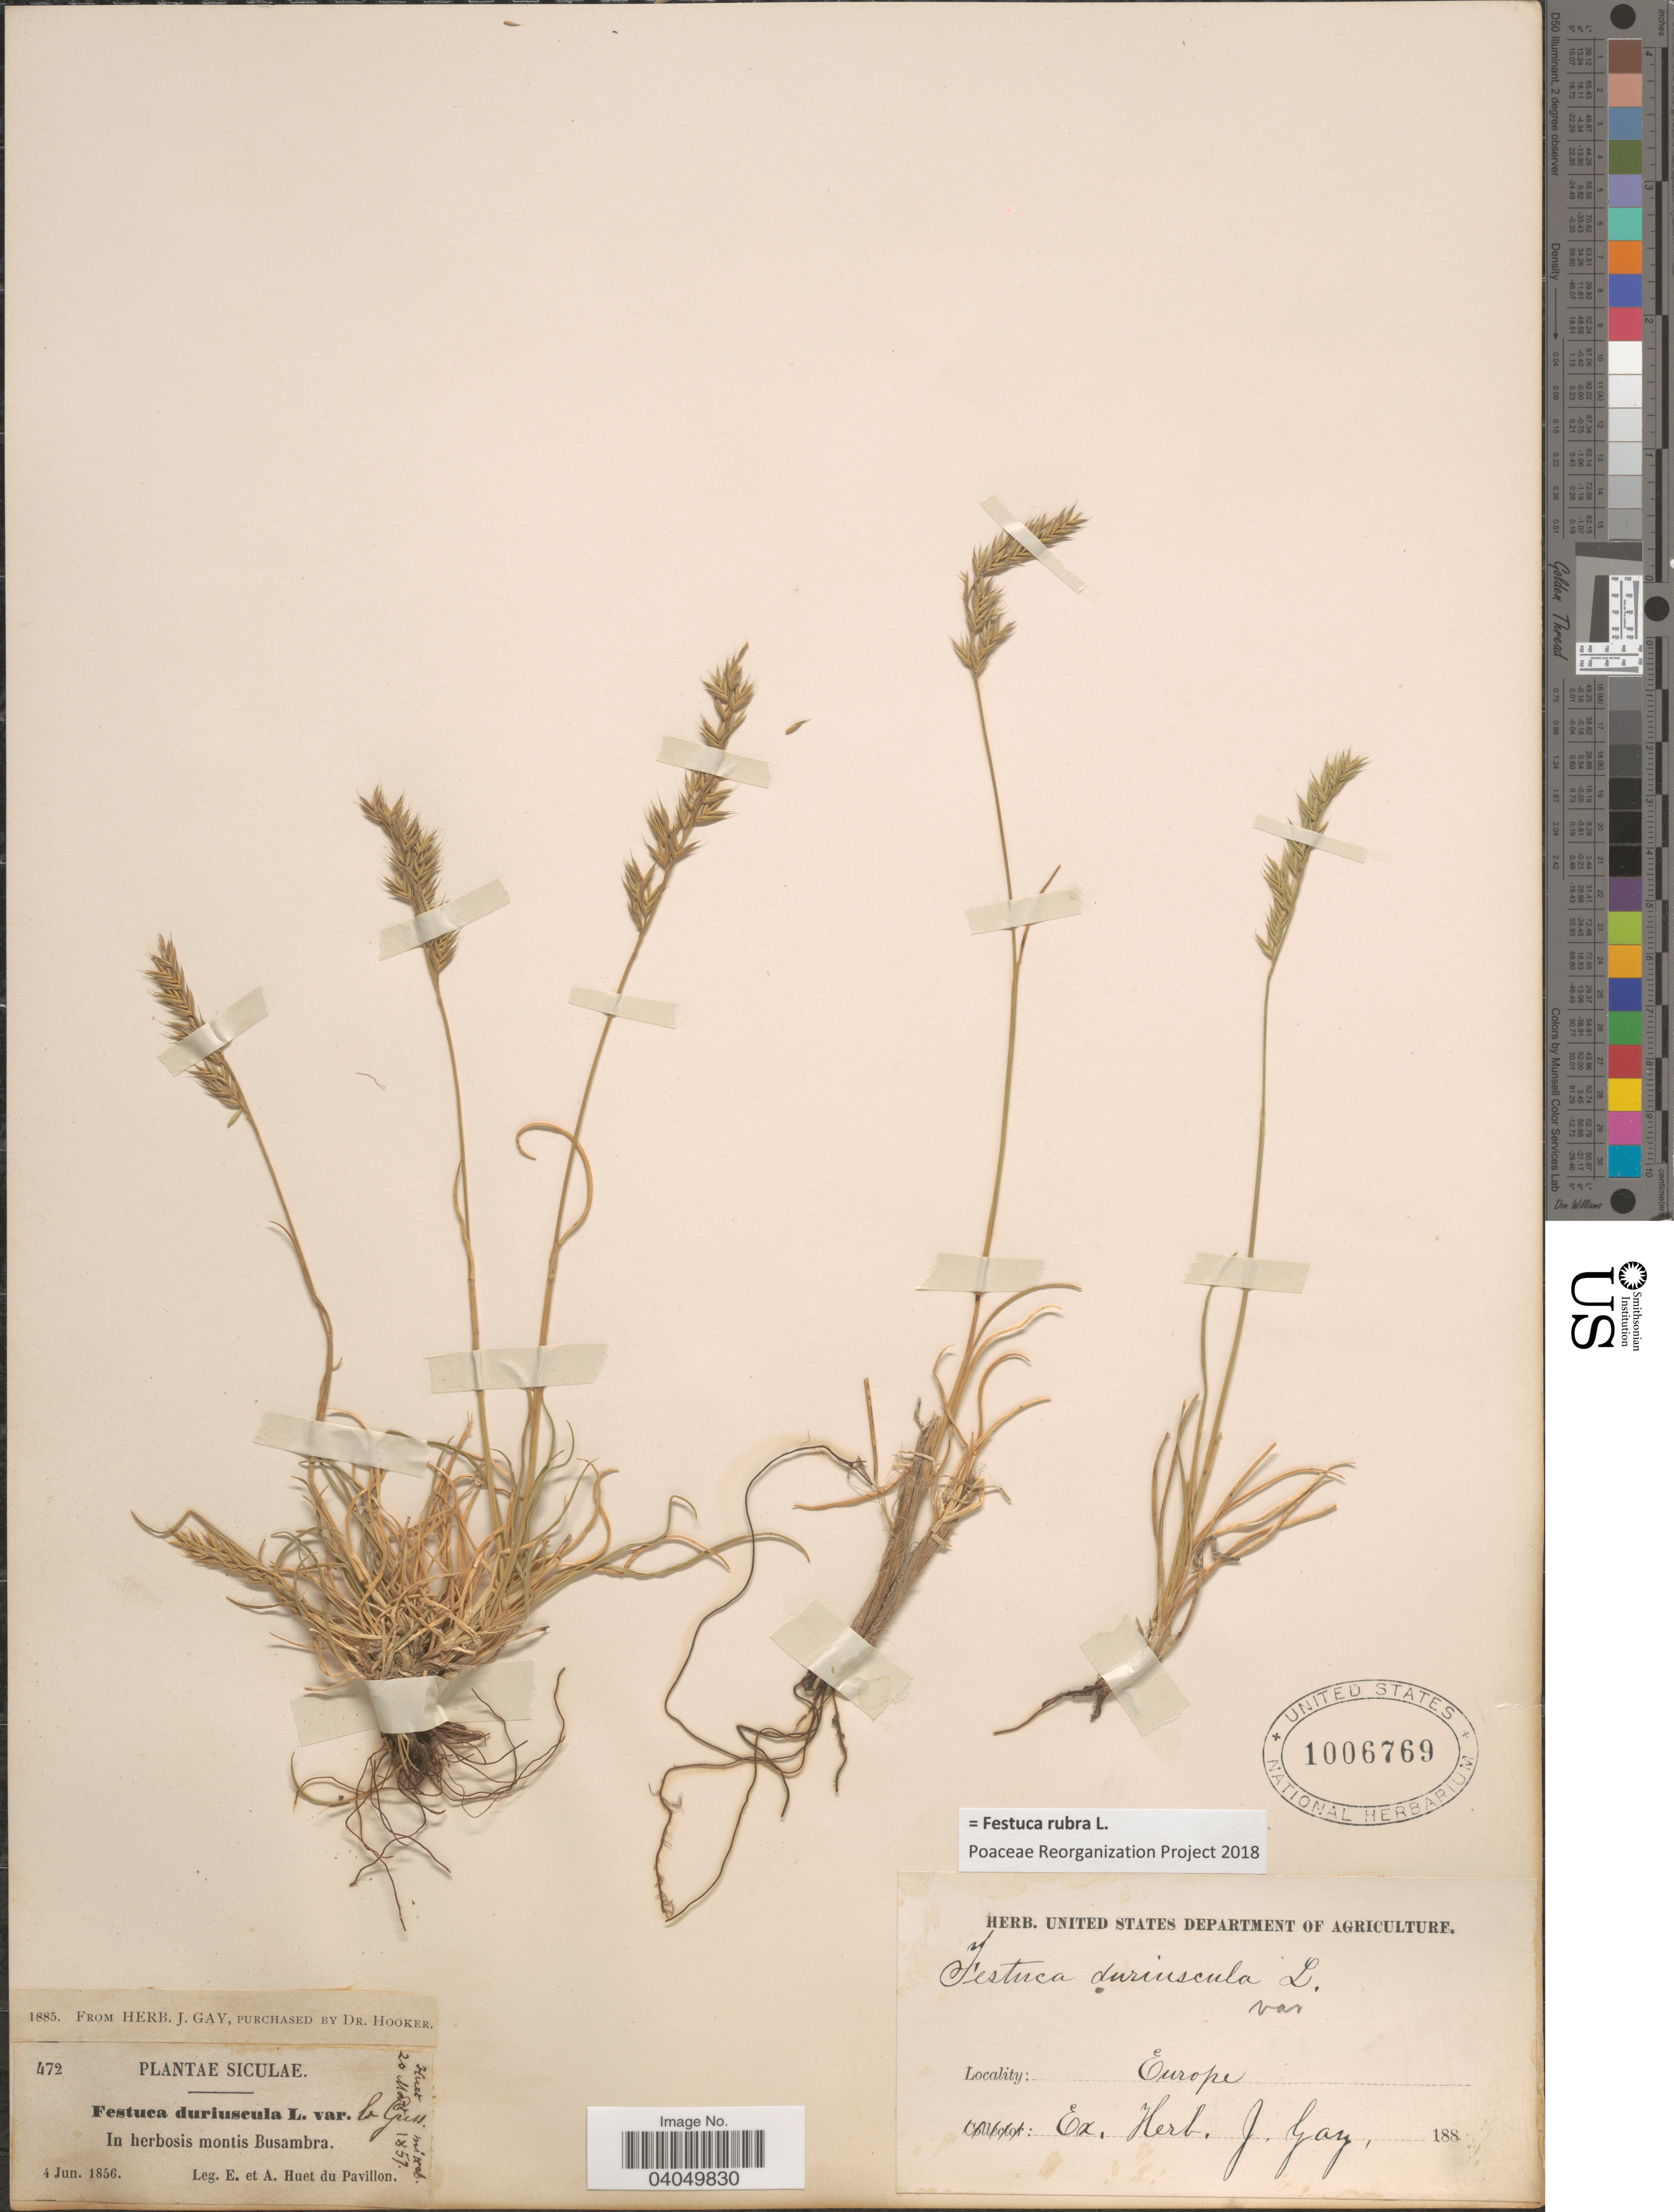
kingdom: Plantae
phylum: Tracheophyta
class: Liliopsida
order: Poales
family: Poaceae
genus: Festuca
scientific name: Festuca rubra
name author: L.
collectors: E. Huet du Pavillon & A. Huet du Pavillon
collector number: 472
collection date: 1856-06-04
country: Italy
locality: Siculae. In herbosis montis Busambra.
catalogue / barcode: US 1006769